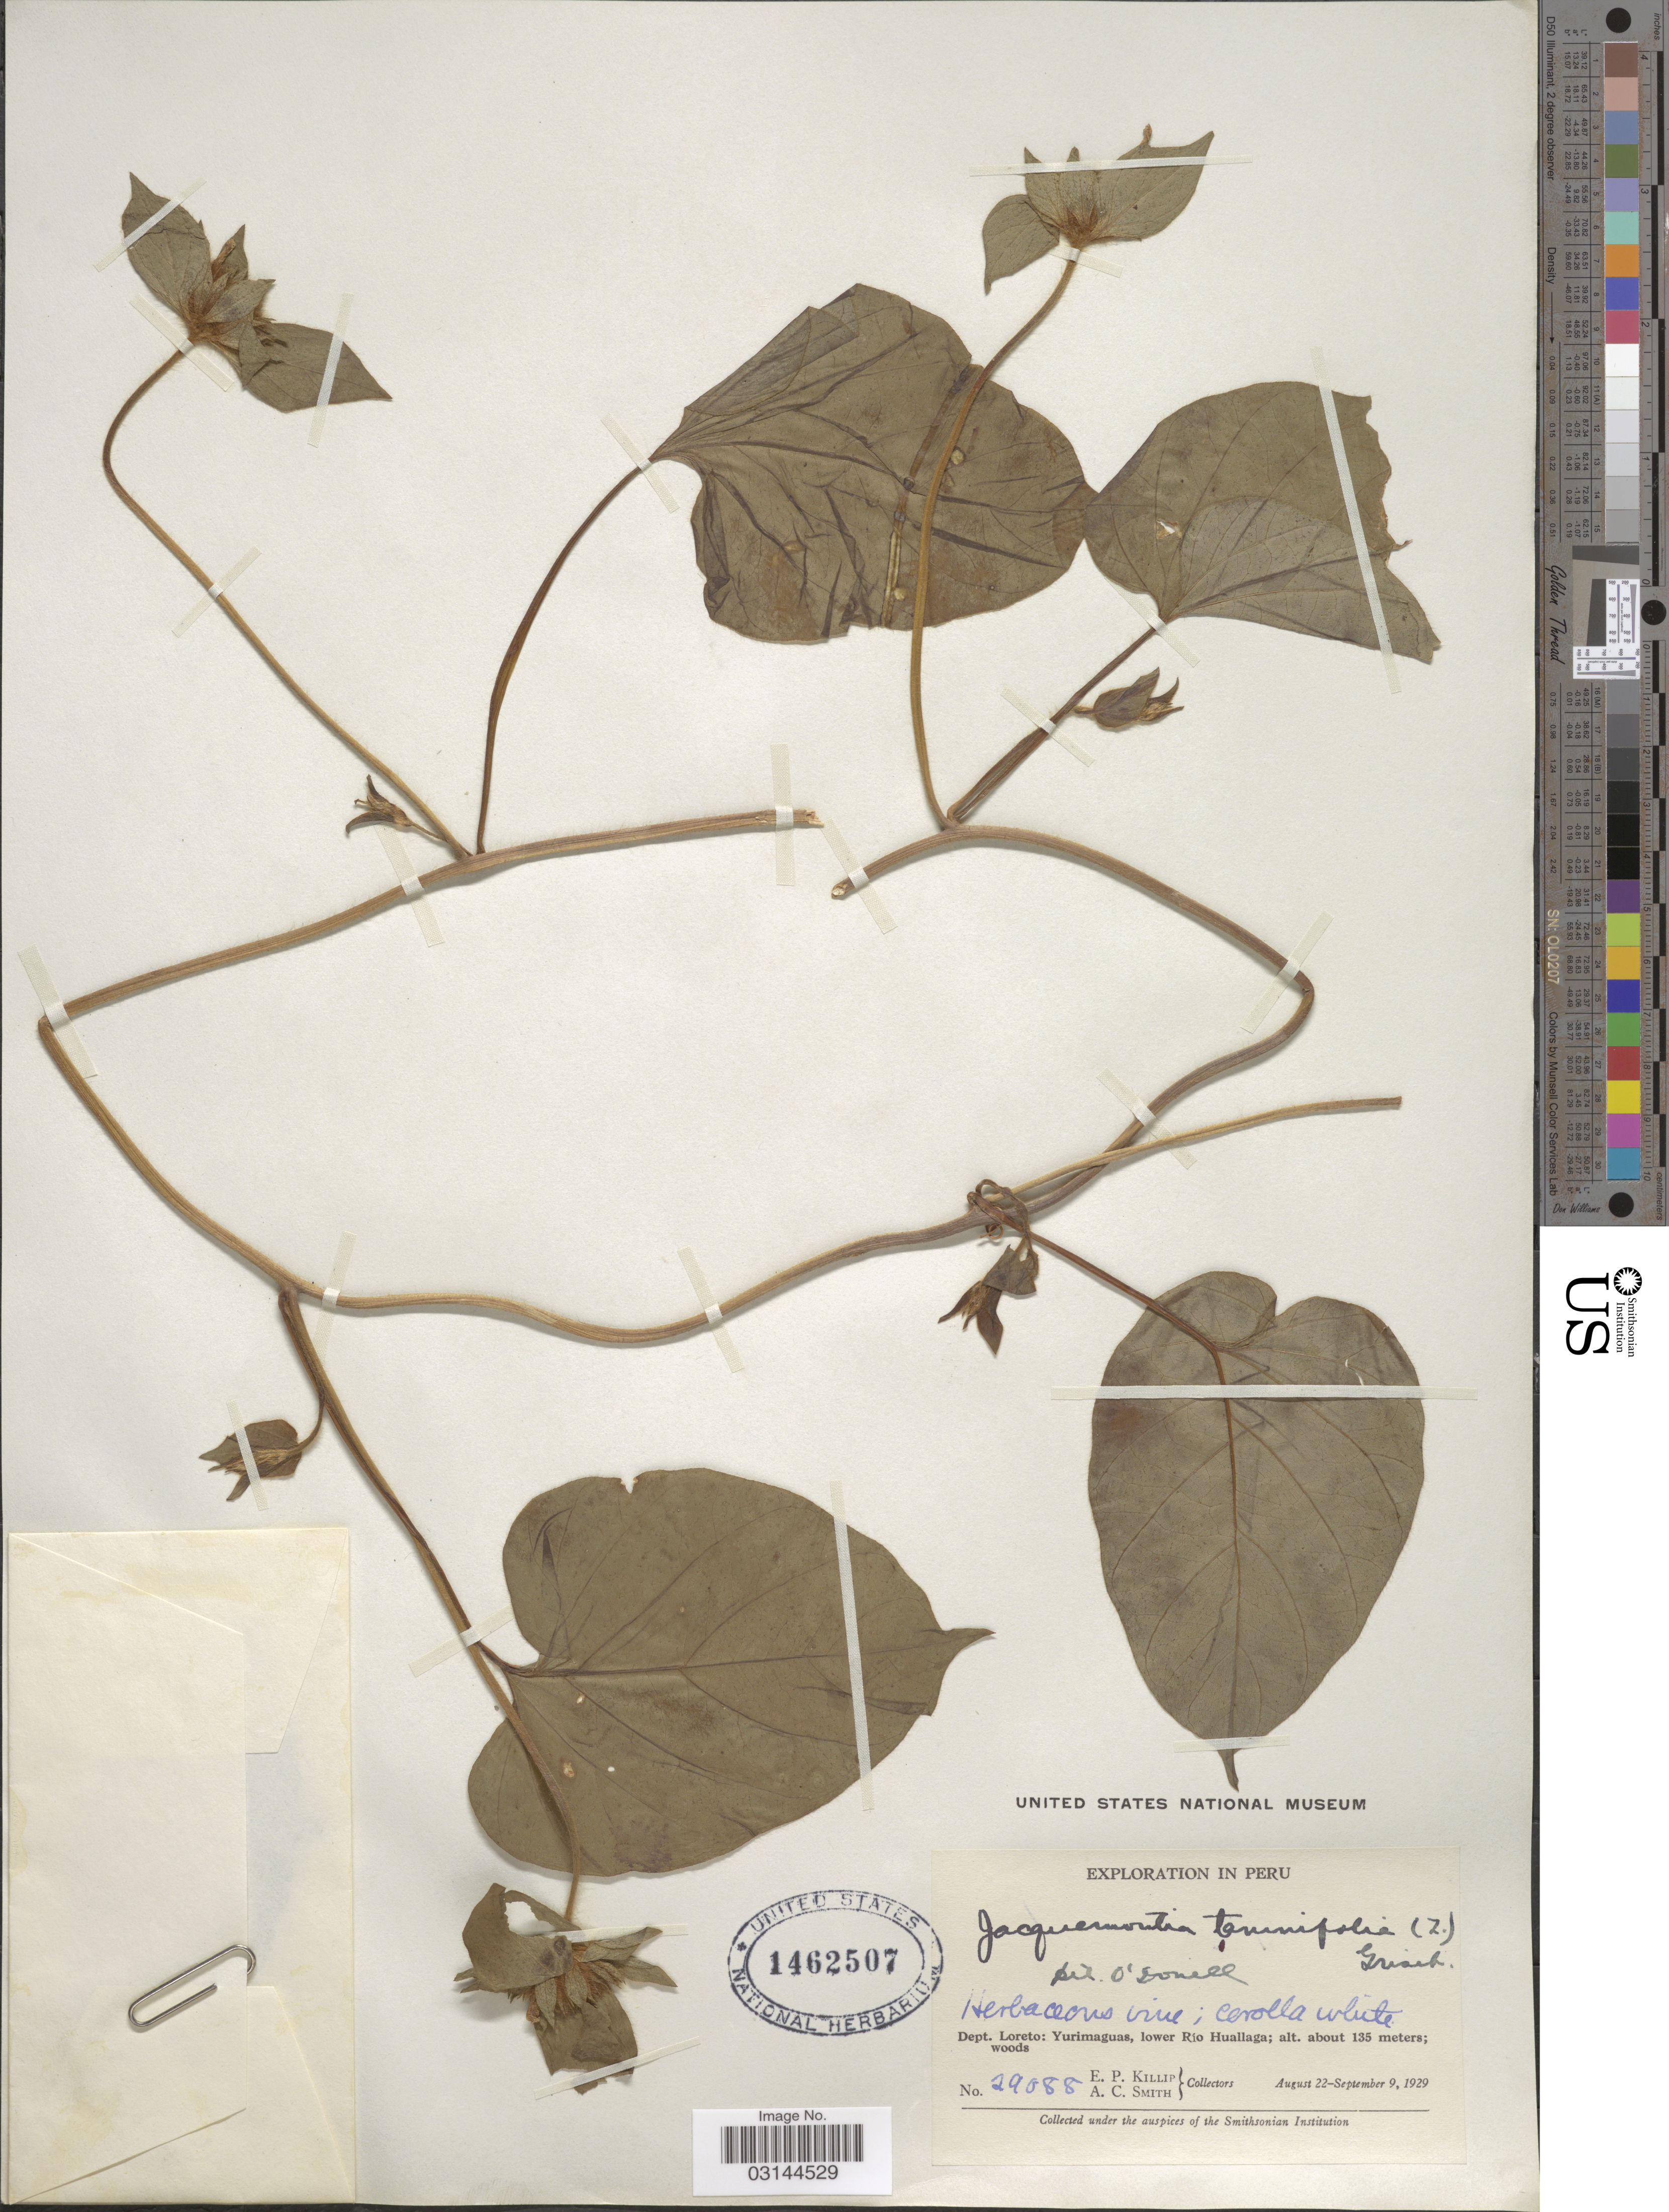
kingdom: Plantae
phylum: Tracheophyta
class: Magnoliopsida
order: Solanales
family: Convolvulaceae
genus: Jacquemontia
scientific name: Jacquemontia tamnifolia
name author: (L.) Griseb.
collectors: E. P. Killip & A. C. Smith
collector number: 29088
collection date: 1929-08-22/1929-09-09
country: Peru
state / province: Loreto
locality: Dept. Loreto: Yurimaguas, lower Río Huallaga.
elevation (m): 135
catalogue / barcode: US 1462507